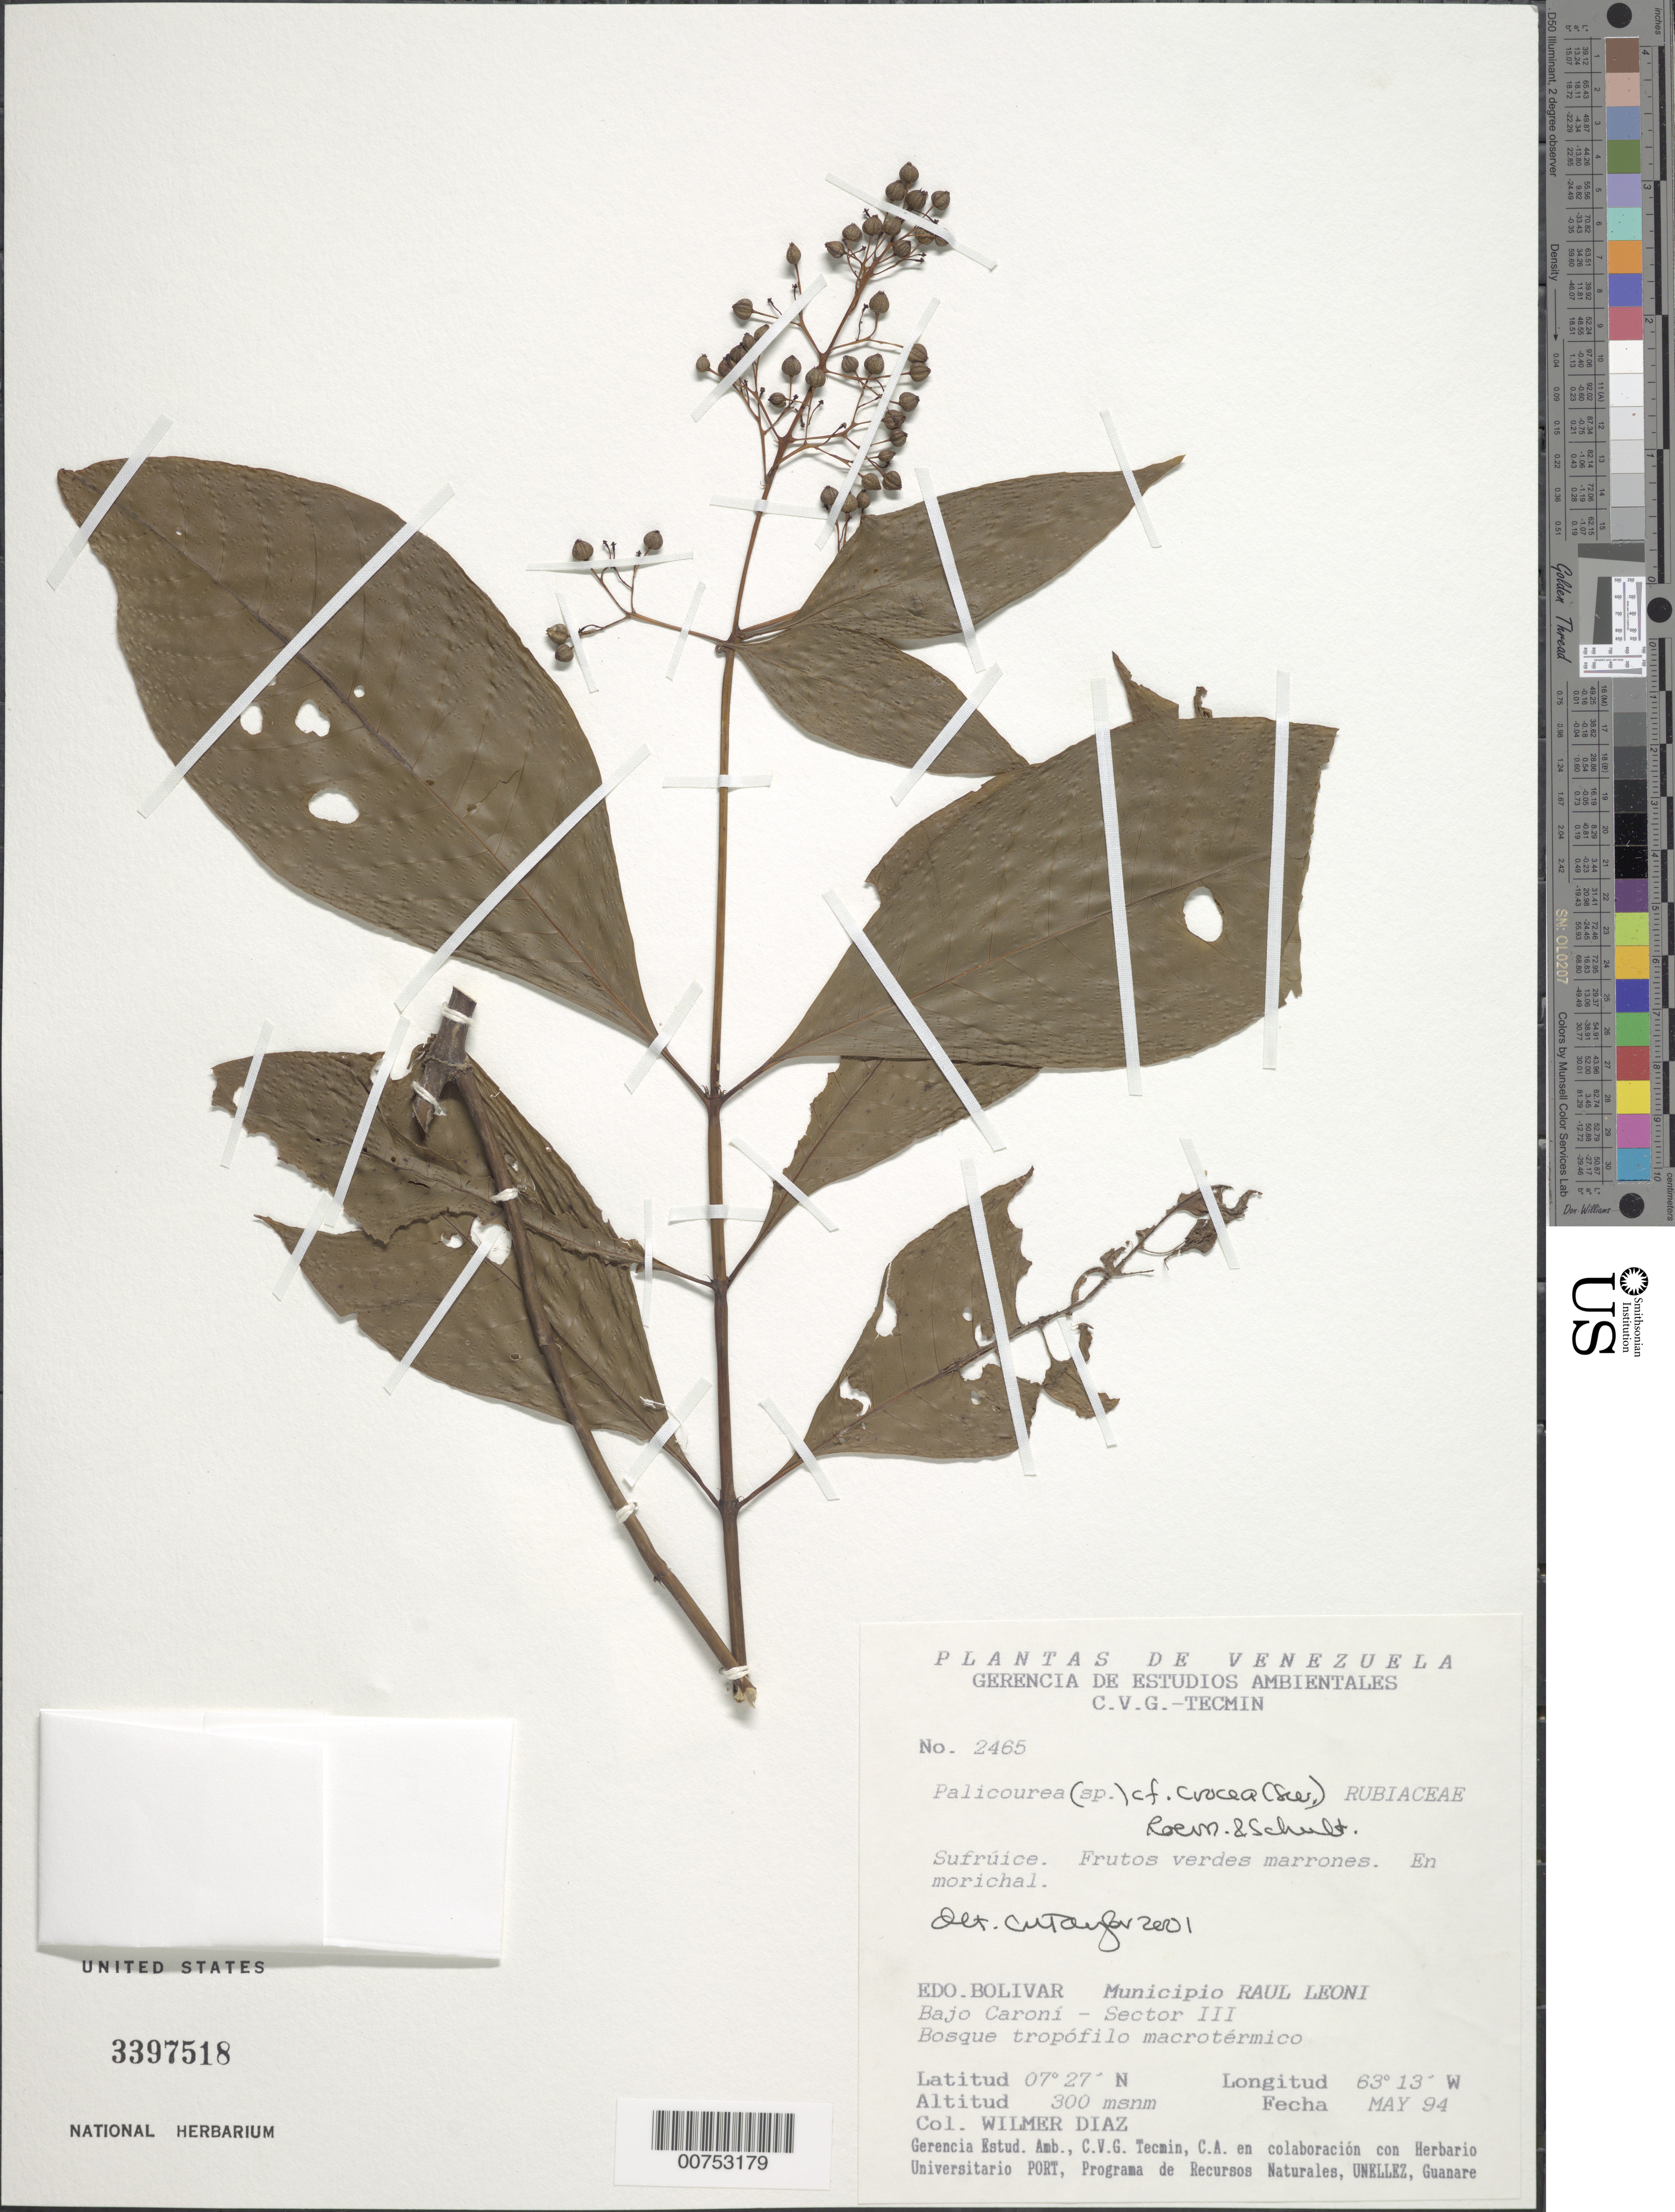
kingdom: Plantae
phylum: Tracheophyta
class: Magnoliopsida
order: Gentianales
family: Rubiaceae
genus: Palicourea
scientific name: Palicourea crocea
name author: (Sw.) Schult.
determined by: Taylor, Charlotte M.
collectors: W. Díaz P.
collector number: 2465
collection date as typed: May-94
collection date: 1994-05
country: Venezuela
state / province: Bolívar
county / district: Angostura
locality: Mun. Raúl Leoni [=Angostura], Bajo Caroní, Sector III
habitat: Bosque tropofilo macrotermico; en morichal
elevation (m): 300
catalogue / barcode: US 3397518